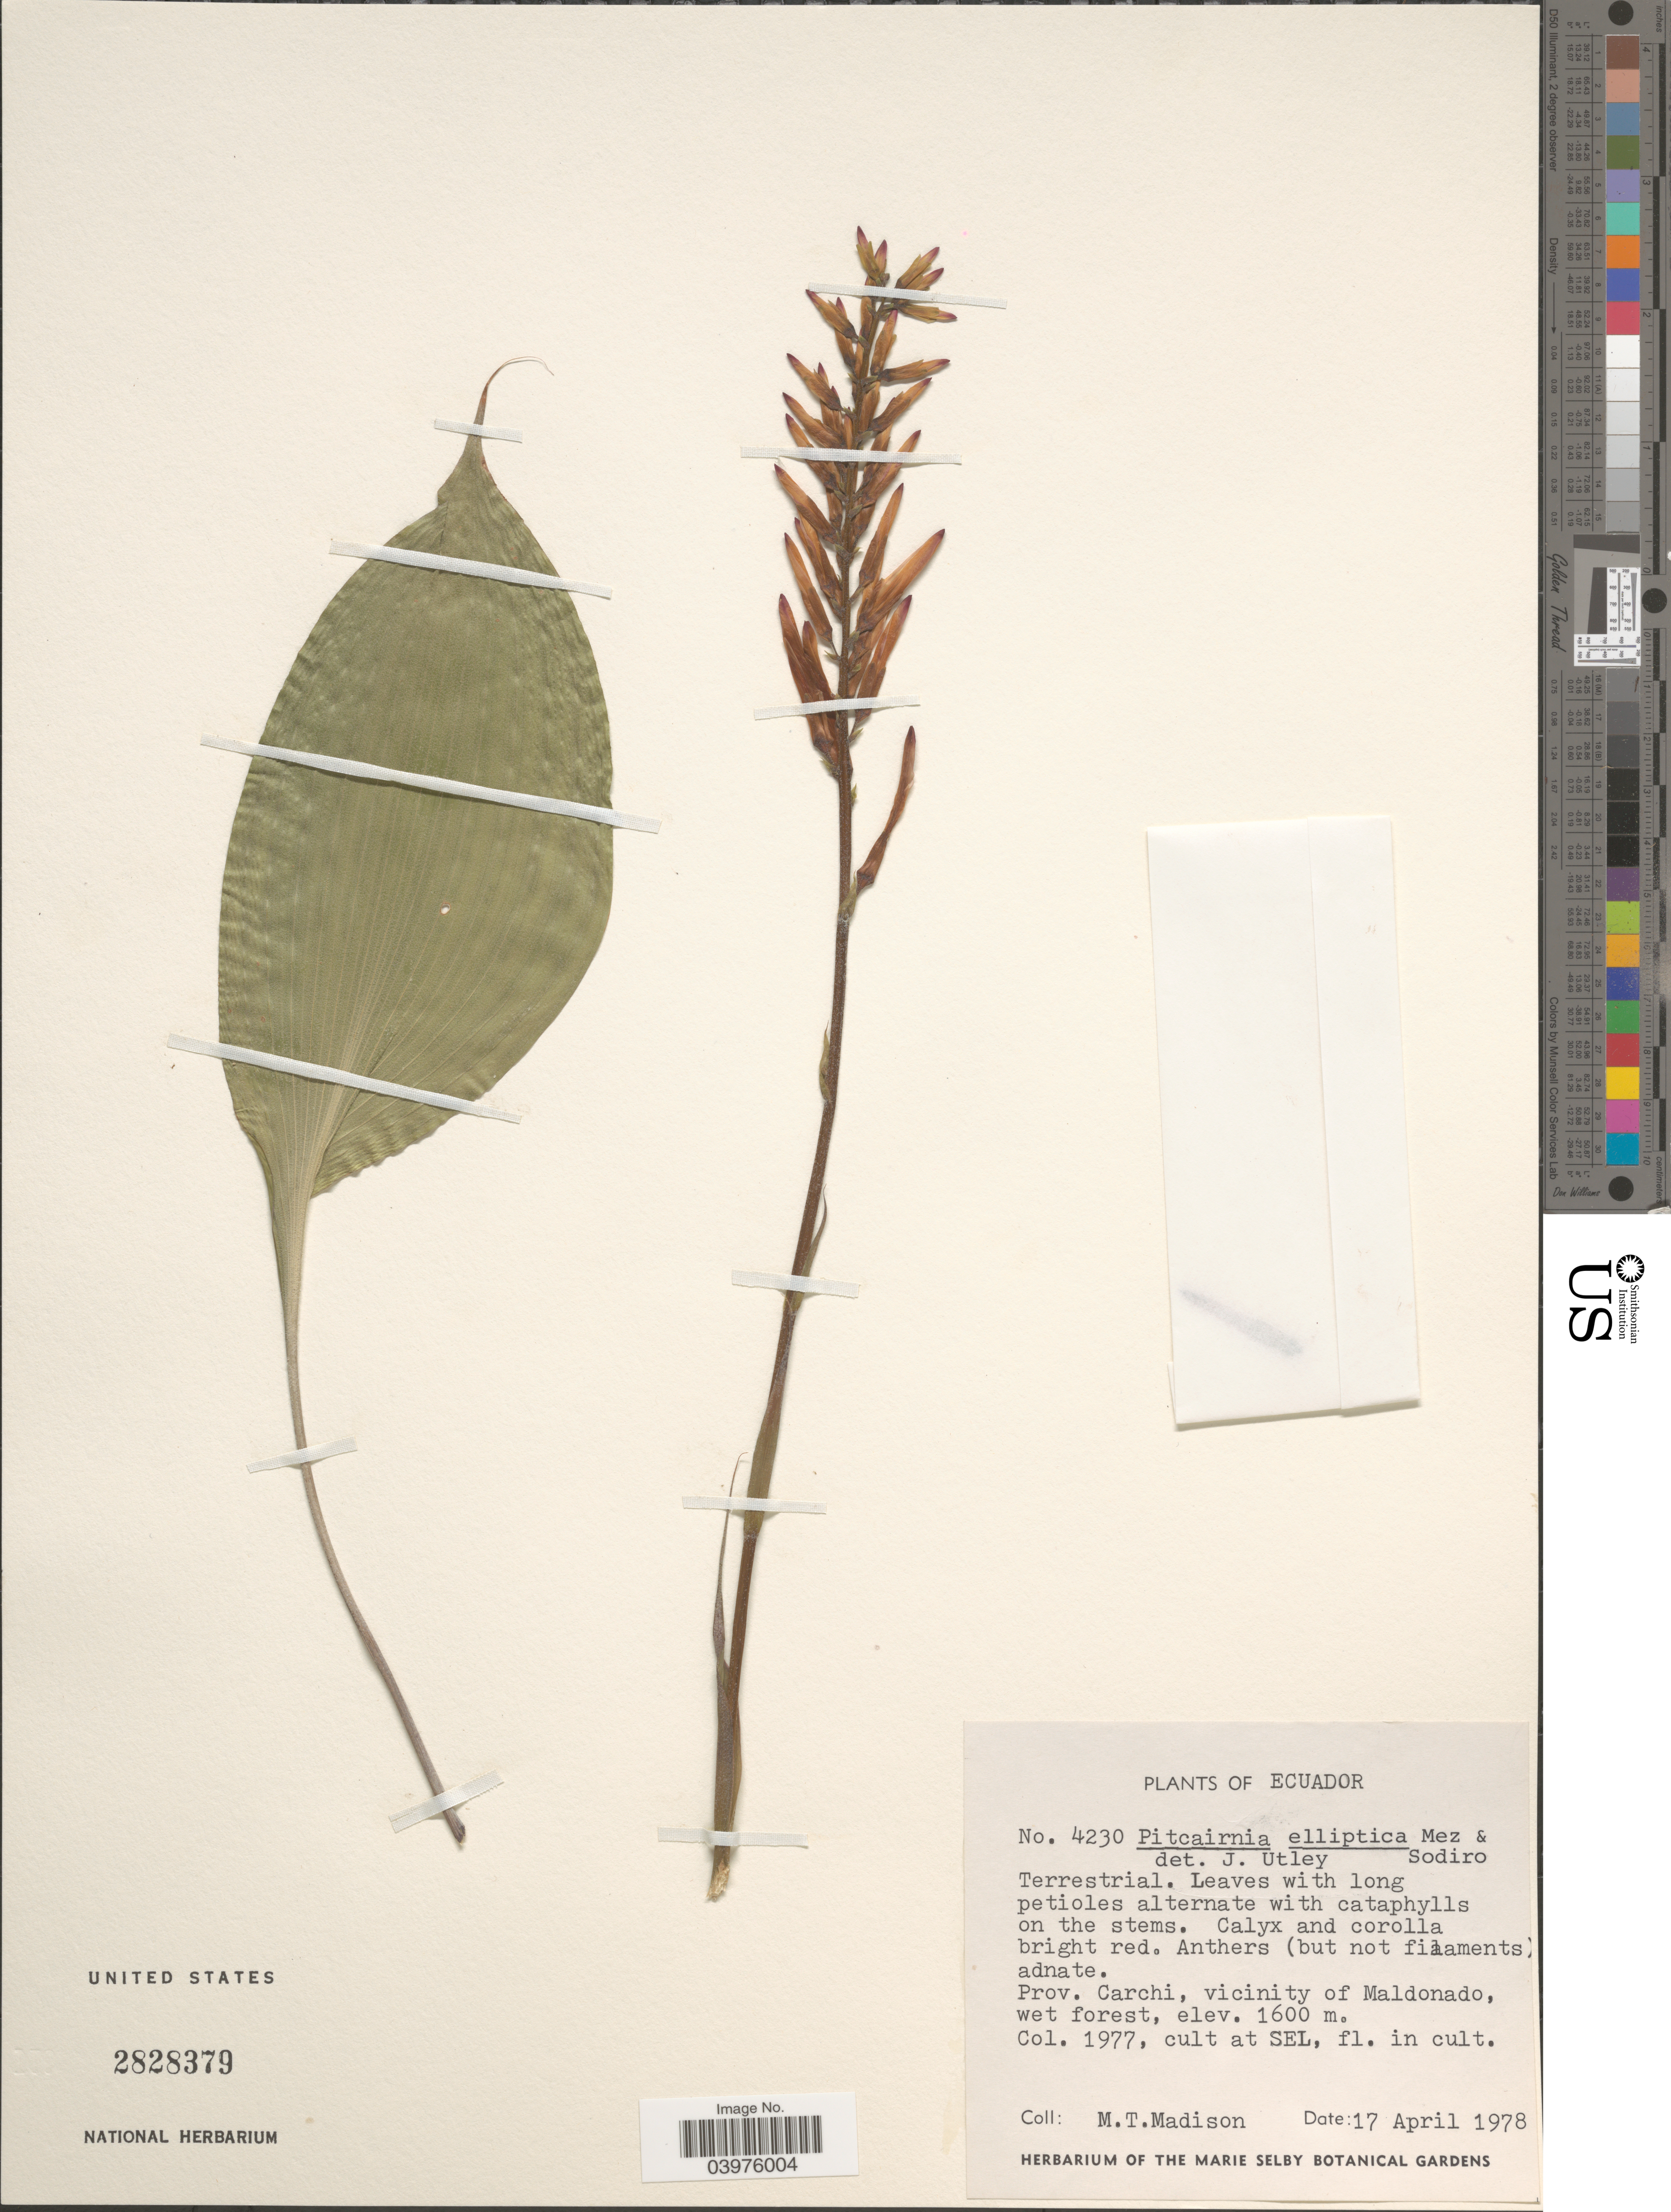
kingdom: Plantae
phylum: Tracheophyta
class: Liliopsida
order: Poales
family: Bromeliaceae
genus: Pitcairnia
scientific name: Pitcairnia elliptica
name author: Mez & Sodiro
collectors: M. T. Madison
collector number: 4230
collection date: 1978-04-17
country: Ecuador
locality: At Sel. Herbarium of the Marie Selby Botanical Gardens.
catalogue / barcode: US 2828379